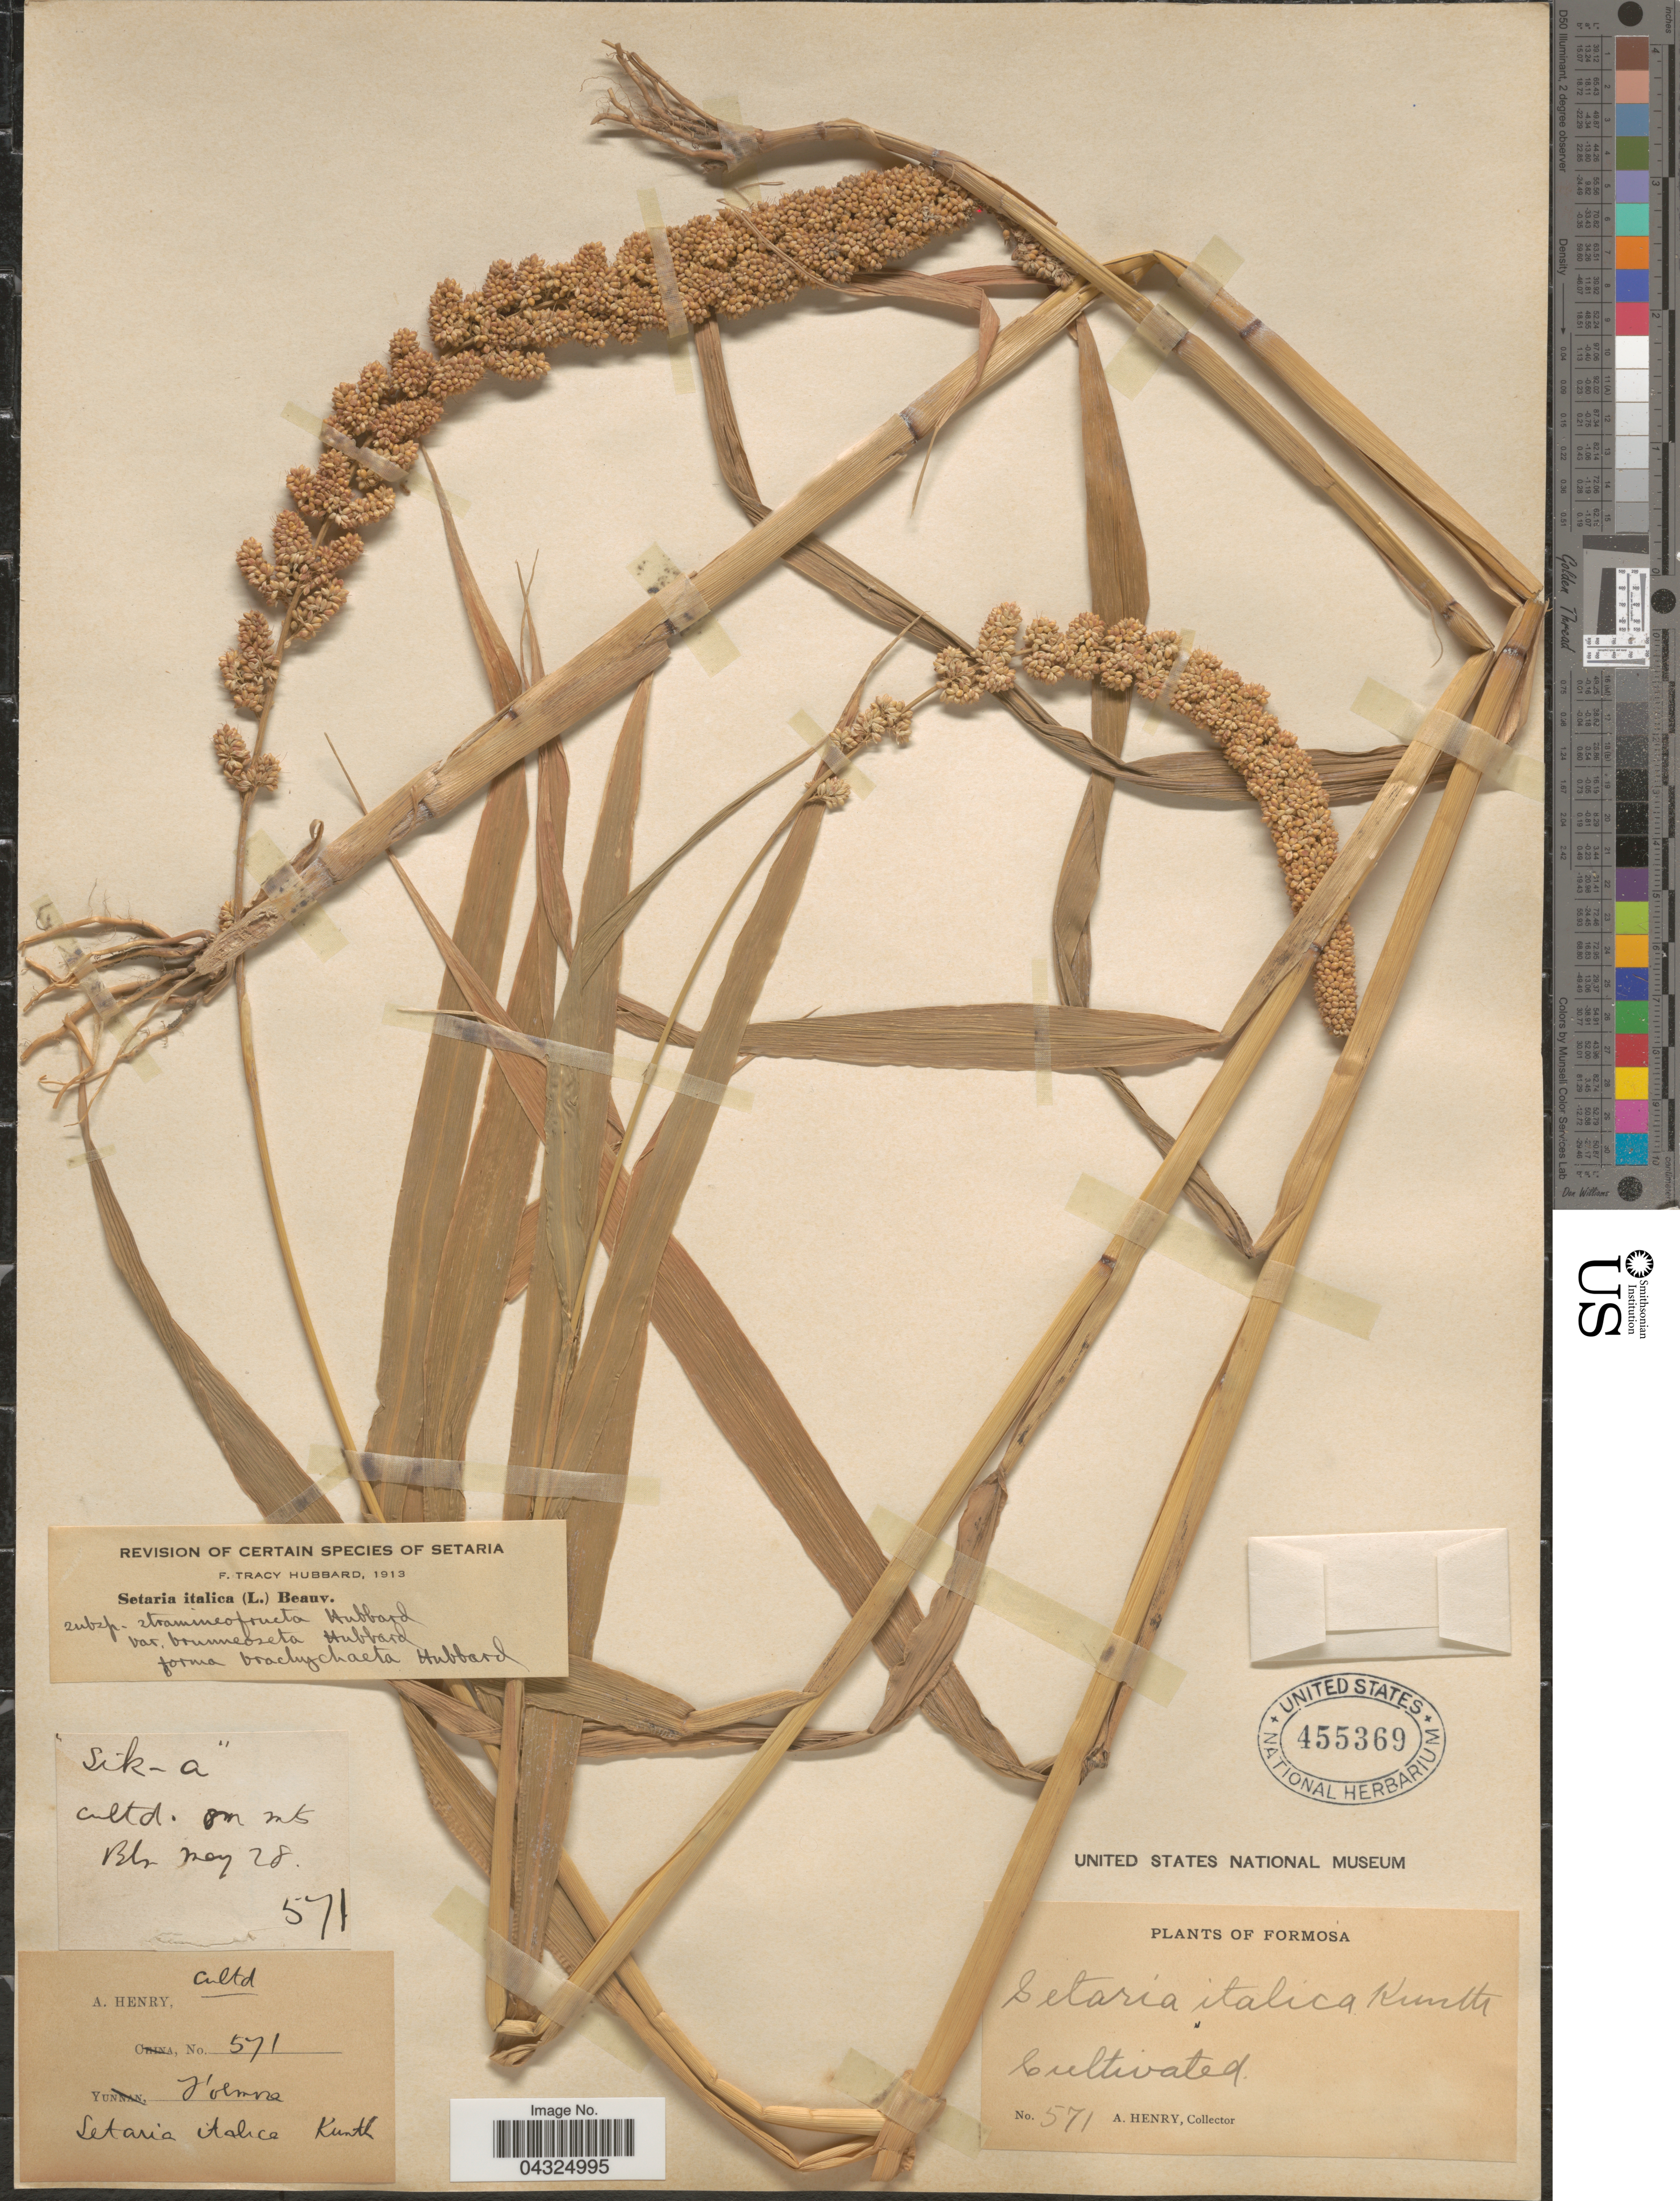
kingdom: Plantae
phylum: Tracheophyta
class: Liliopsida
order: Poales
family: Poaceae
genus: Setaria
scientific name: Setaria italica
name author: (L.) P. Beauv.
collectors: A. Henry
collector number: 571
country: Taiwan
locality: Formosa. [unsure placement]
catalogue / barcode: US 455369